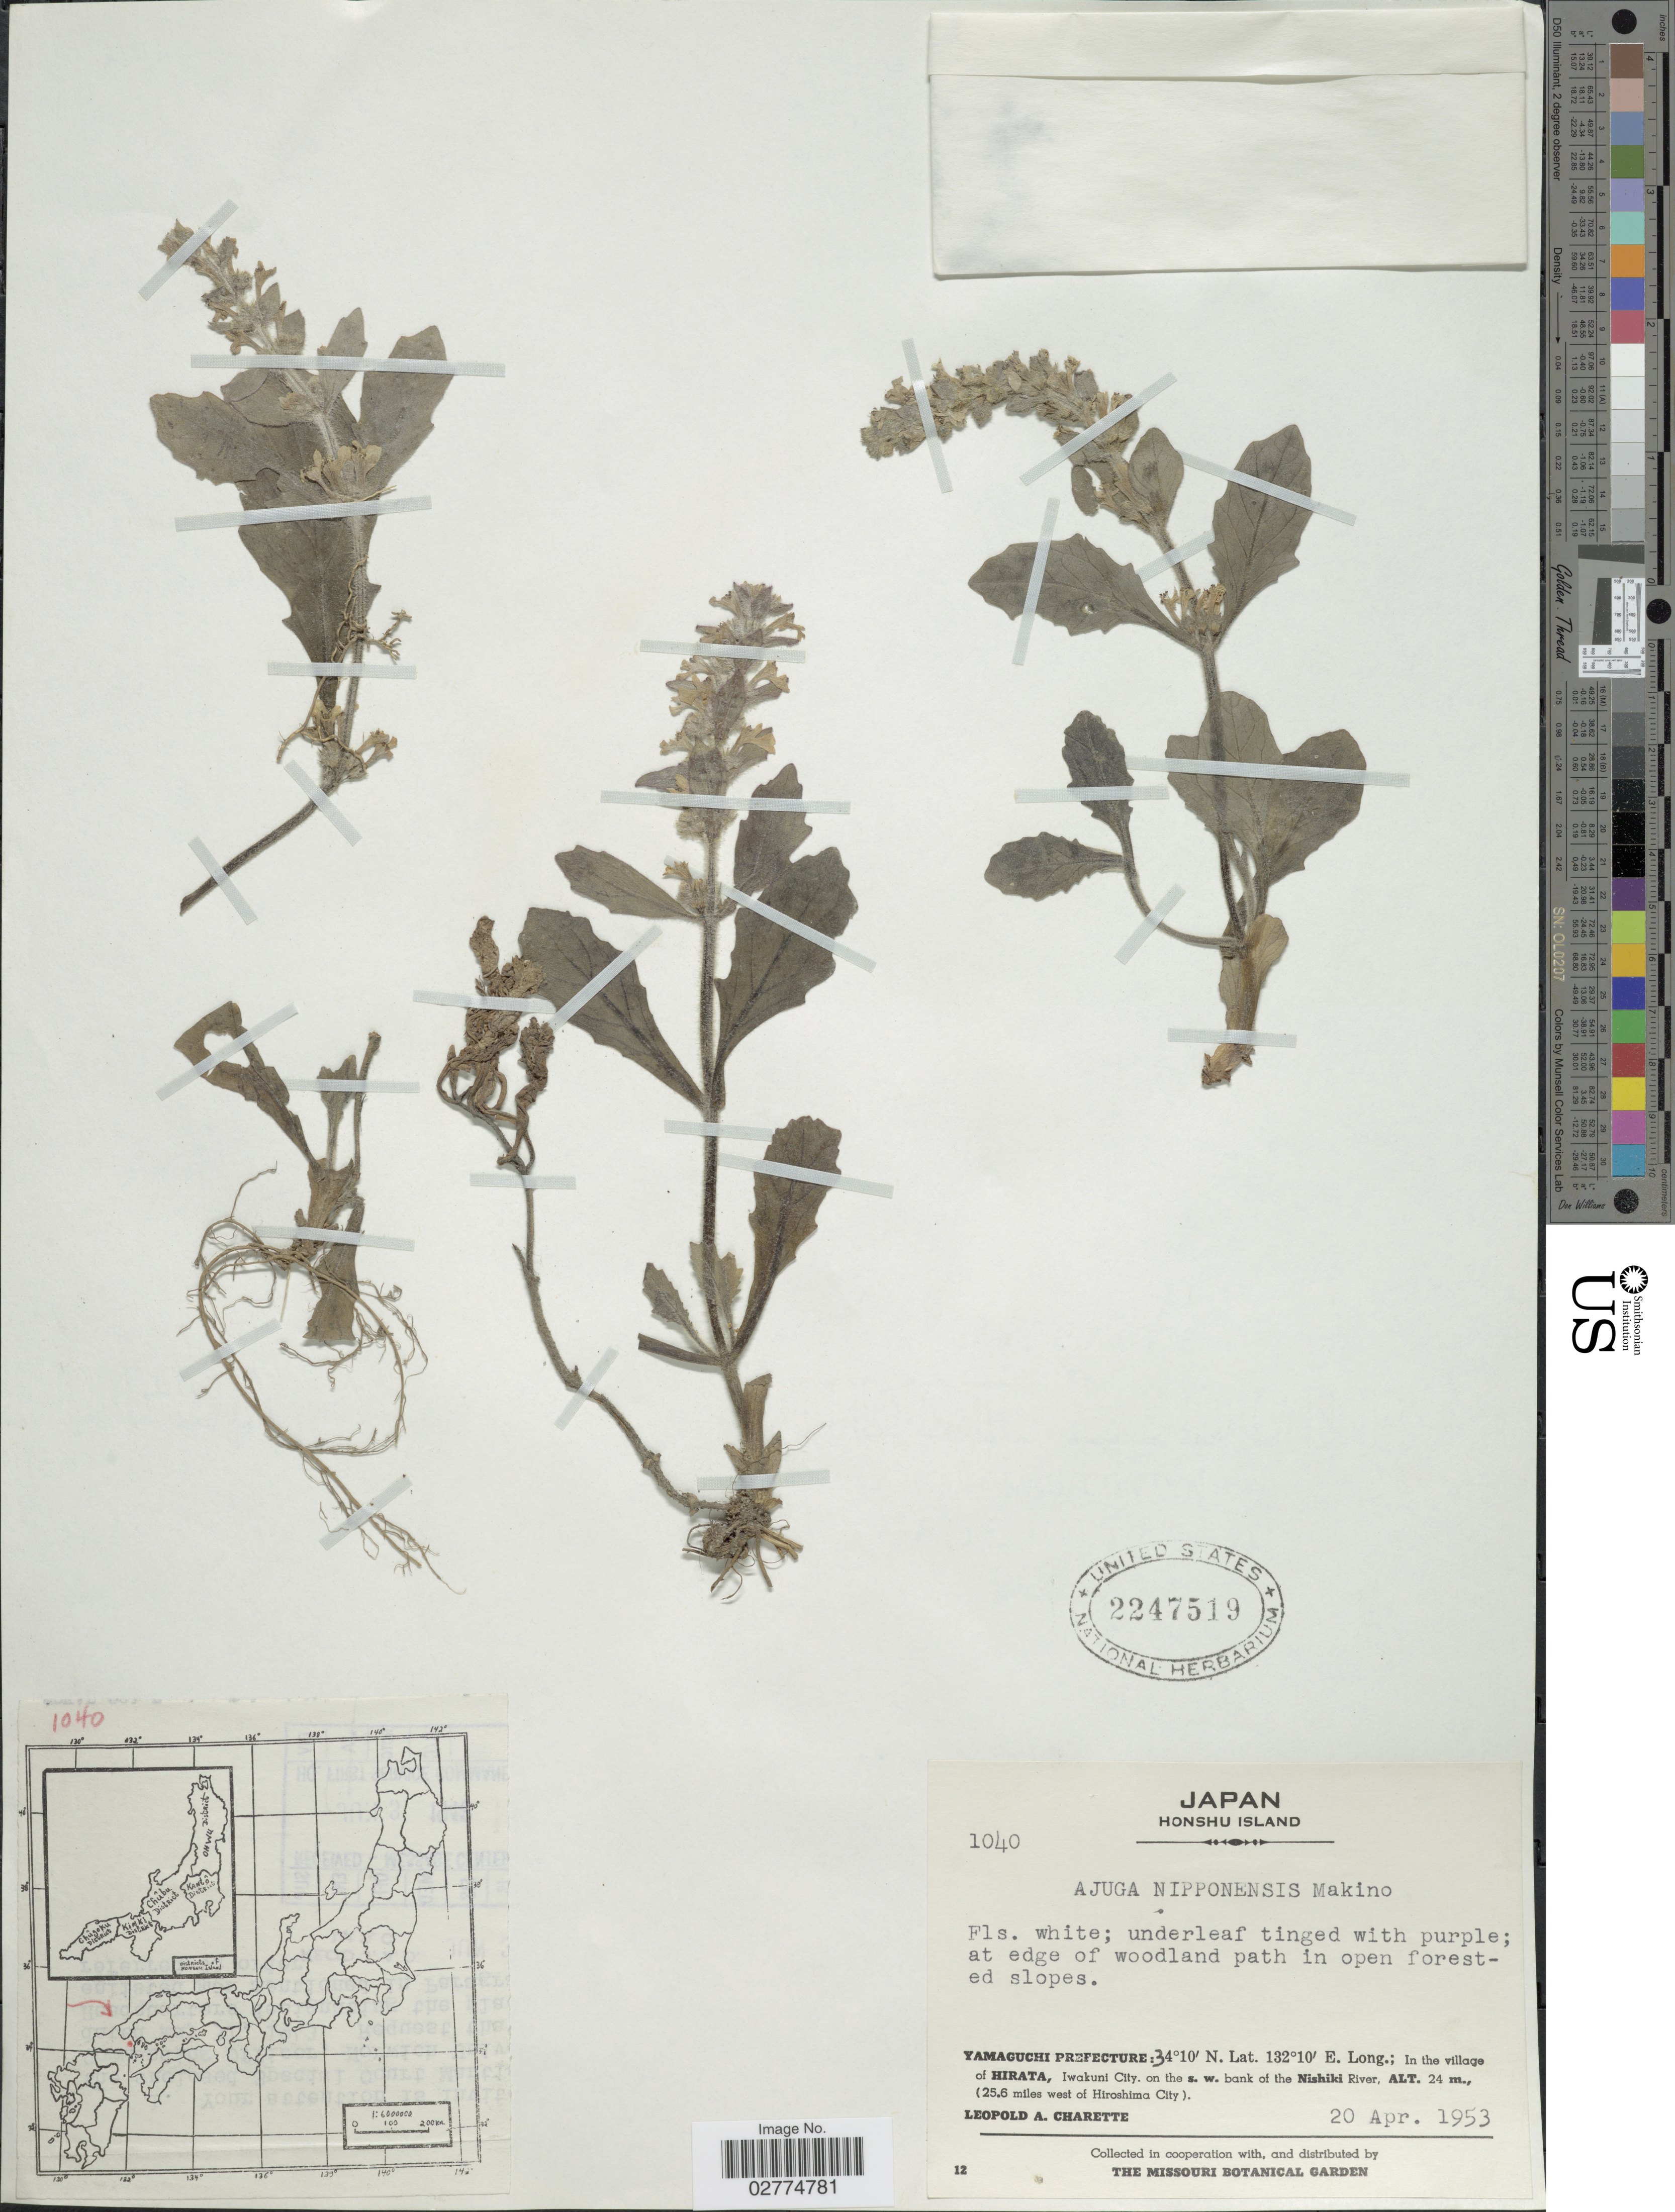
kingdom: Plantae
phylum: Tracheophyta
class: Magnoliopsida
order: Lamiales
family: Lamiaceae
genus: Ajuga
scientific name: Ajuga nipponensis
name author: Makino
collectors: L. A. Charette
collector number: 1040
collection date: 1953-04-20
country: Japan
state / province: Yamaguti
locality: Honshu Island, Yamaguchi Prefecture, In the village of Hirata, Iwakuni City, on the s.w. bank of the Nishiki River (25.6 miles west of Hiroshima City).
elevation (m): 24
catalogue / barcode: US 2247519